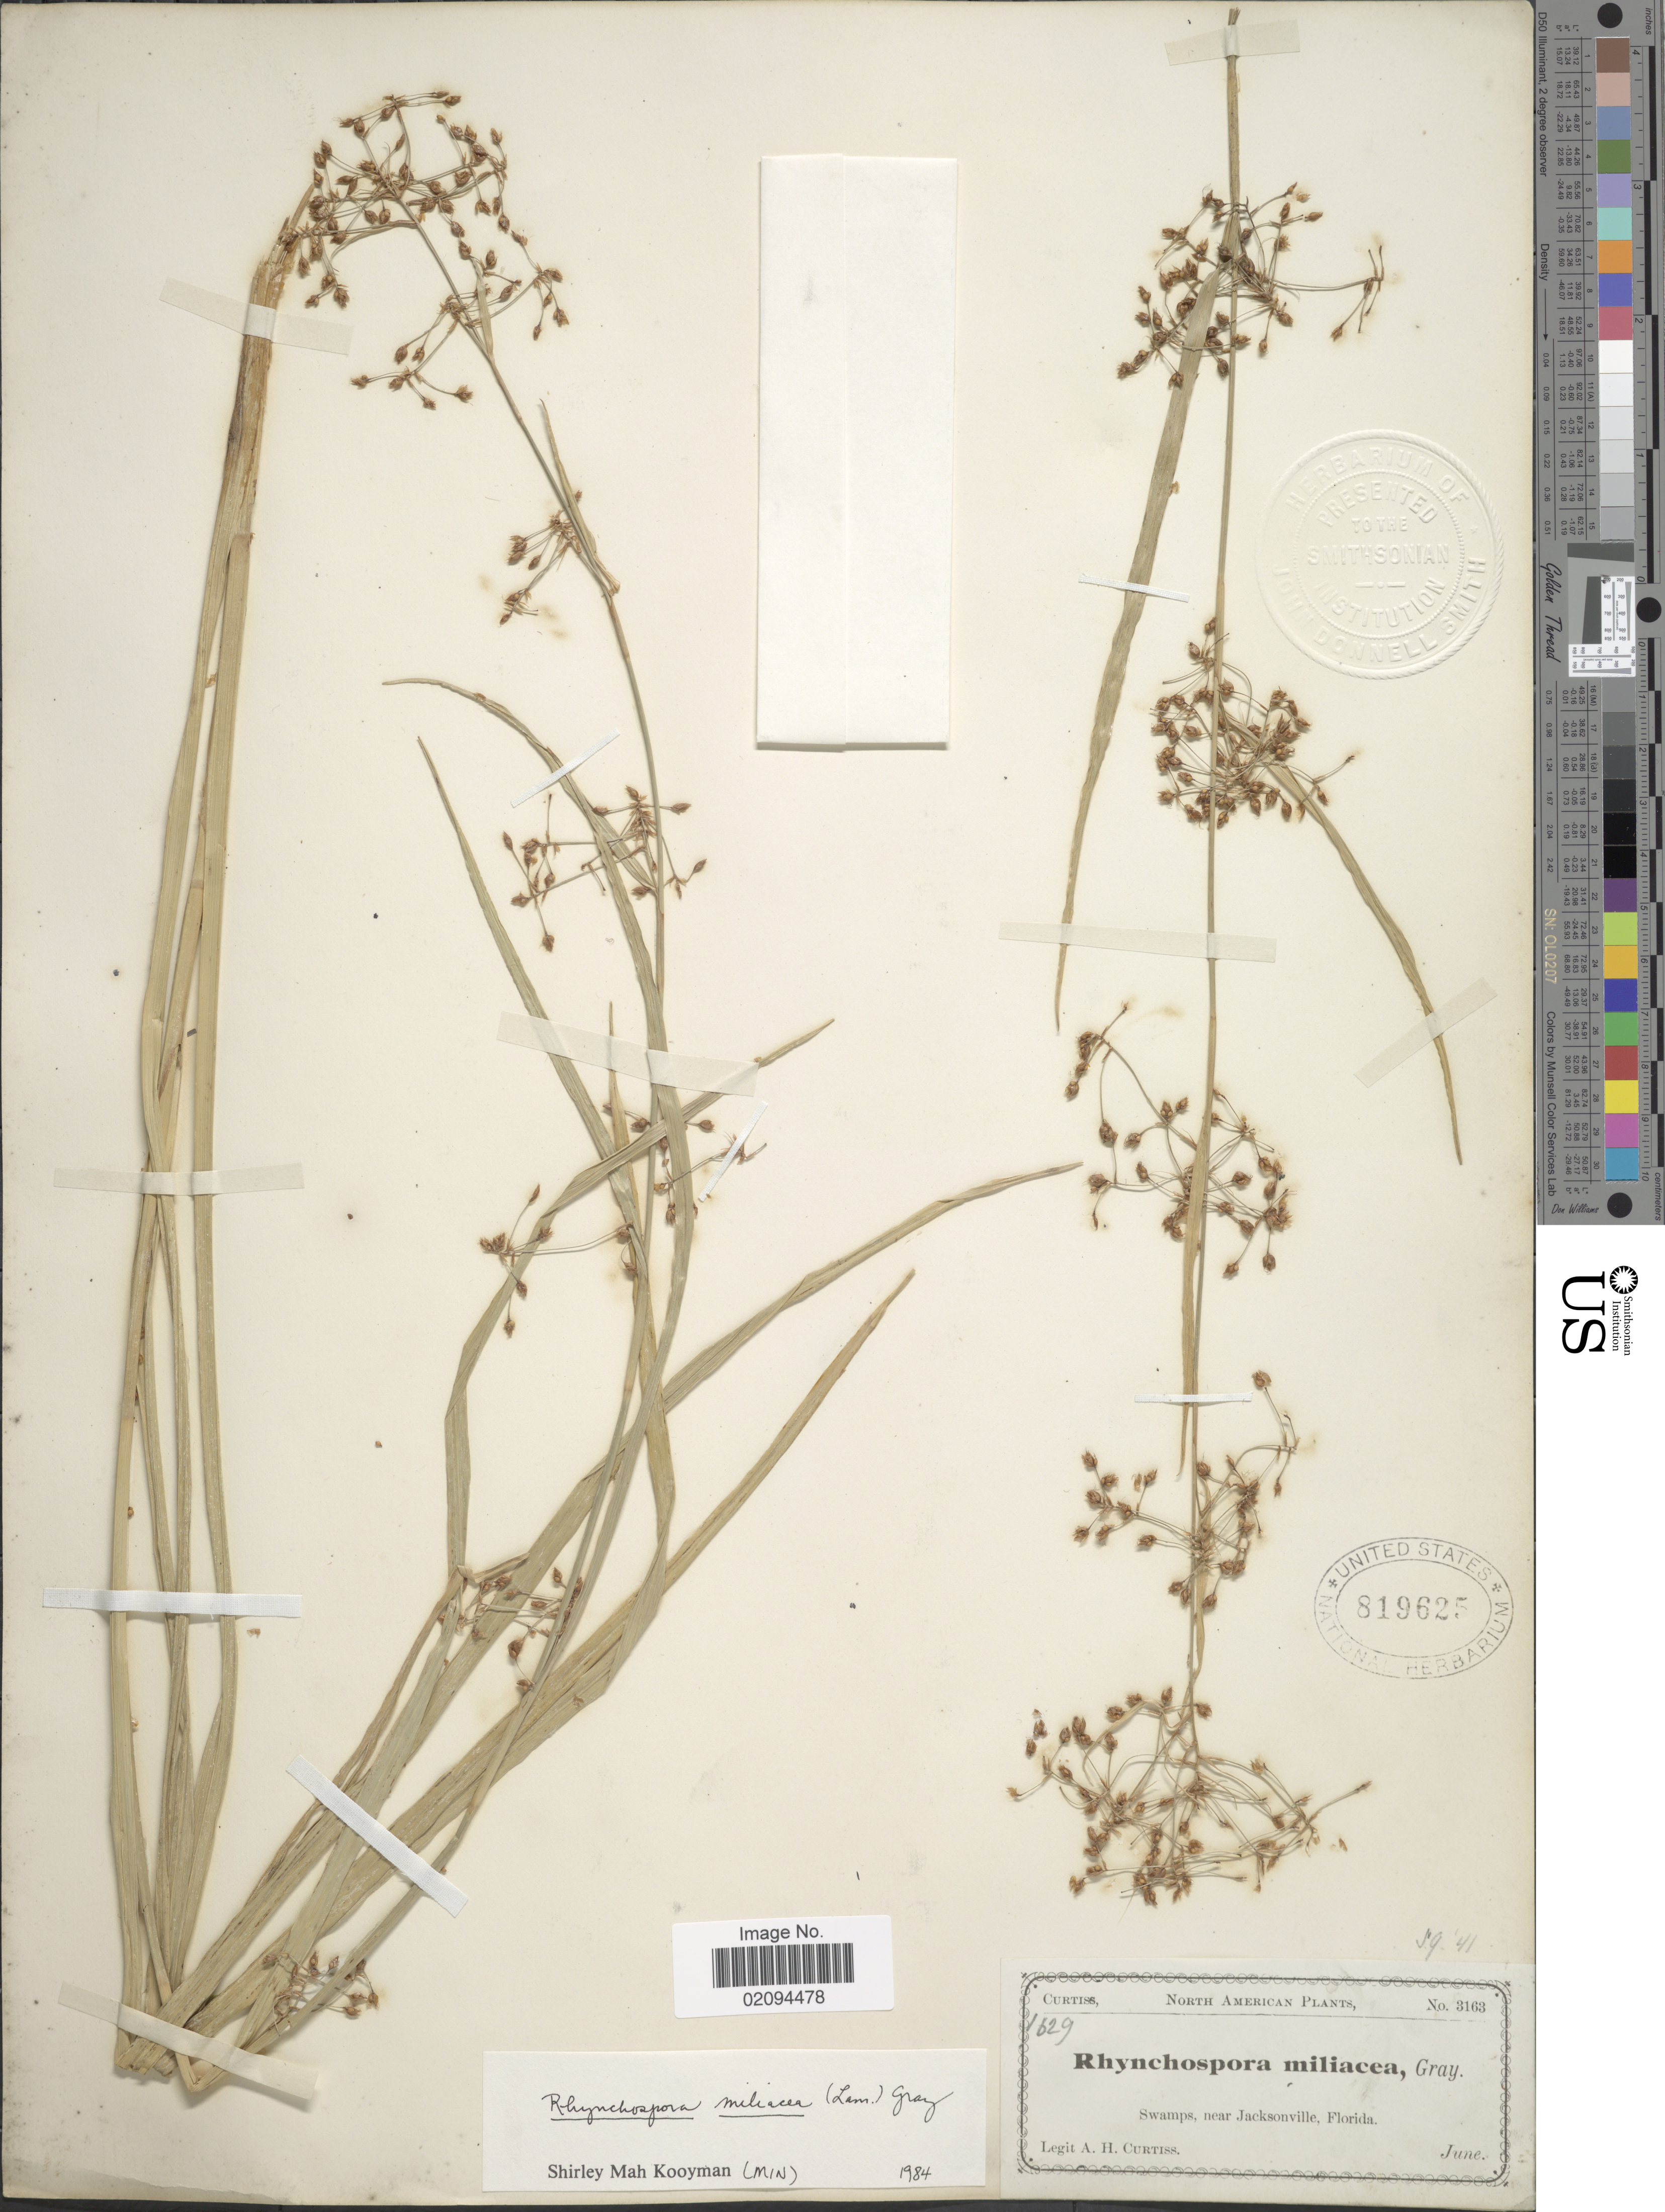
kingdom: Plantae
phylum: Tracheophyta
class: Liliopsida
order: Poales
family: Cyperaceae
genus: Rhynchospora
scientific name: Rhynchospora miliacea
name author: (Lam.) A. Gray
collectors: A. H. Curtiss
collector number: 3163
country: United States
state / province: Florida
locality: Swamps, near Jacksonville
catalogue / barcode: US 819625